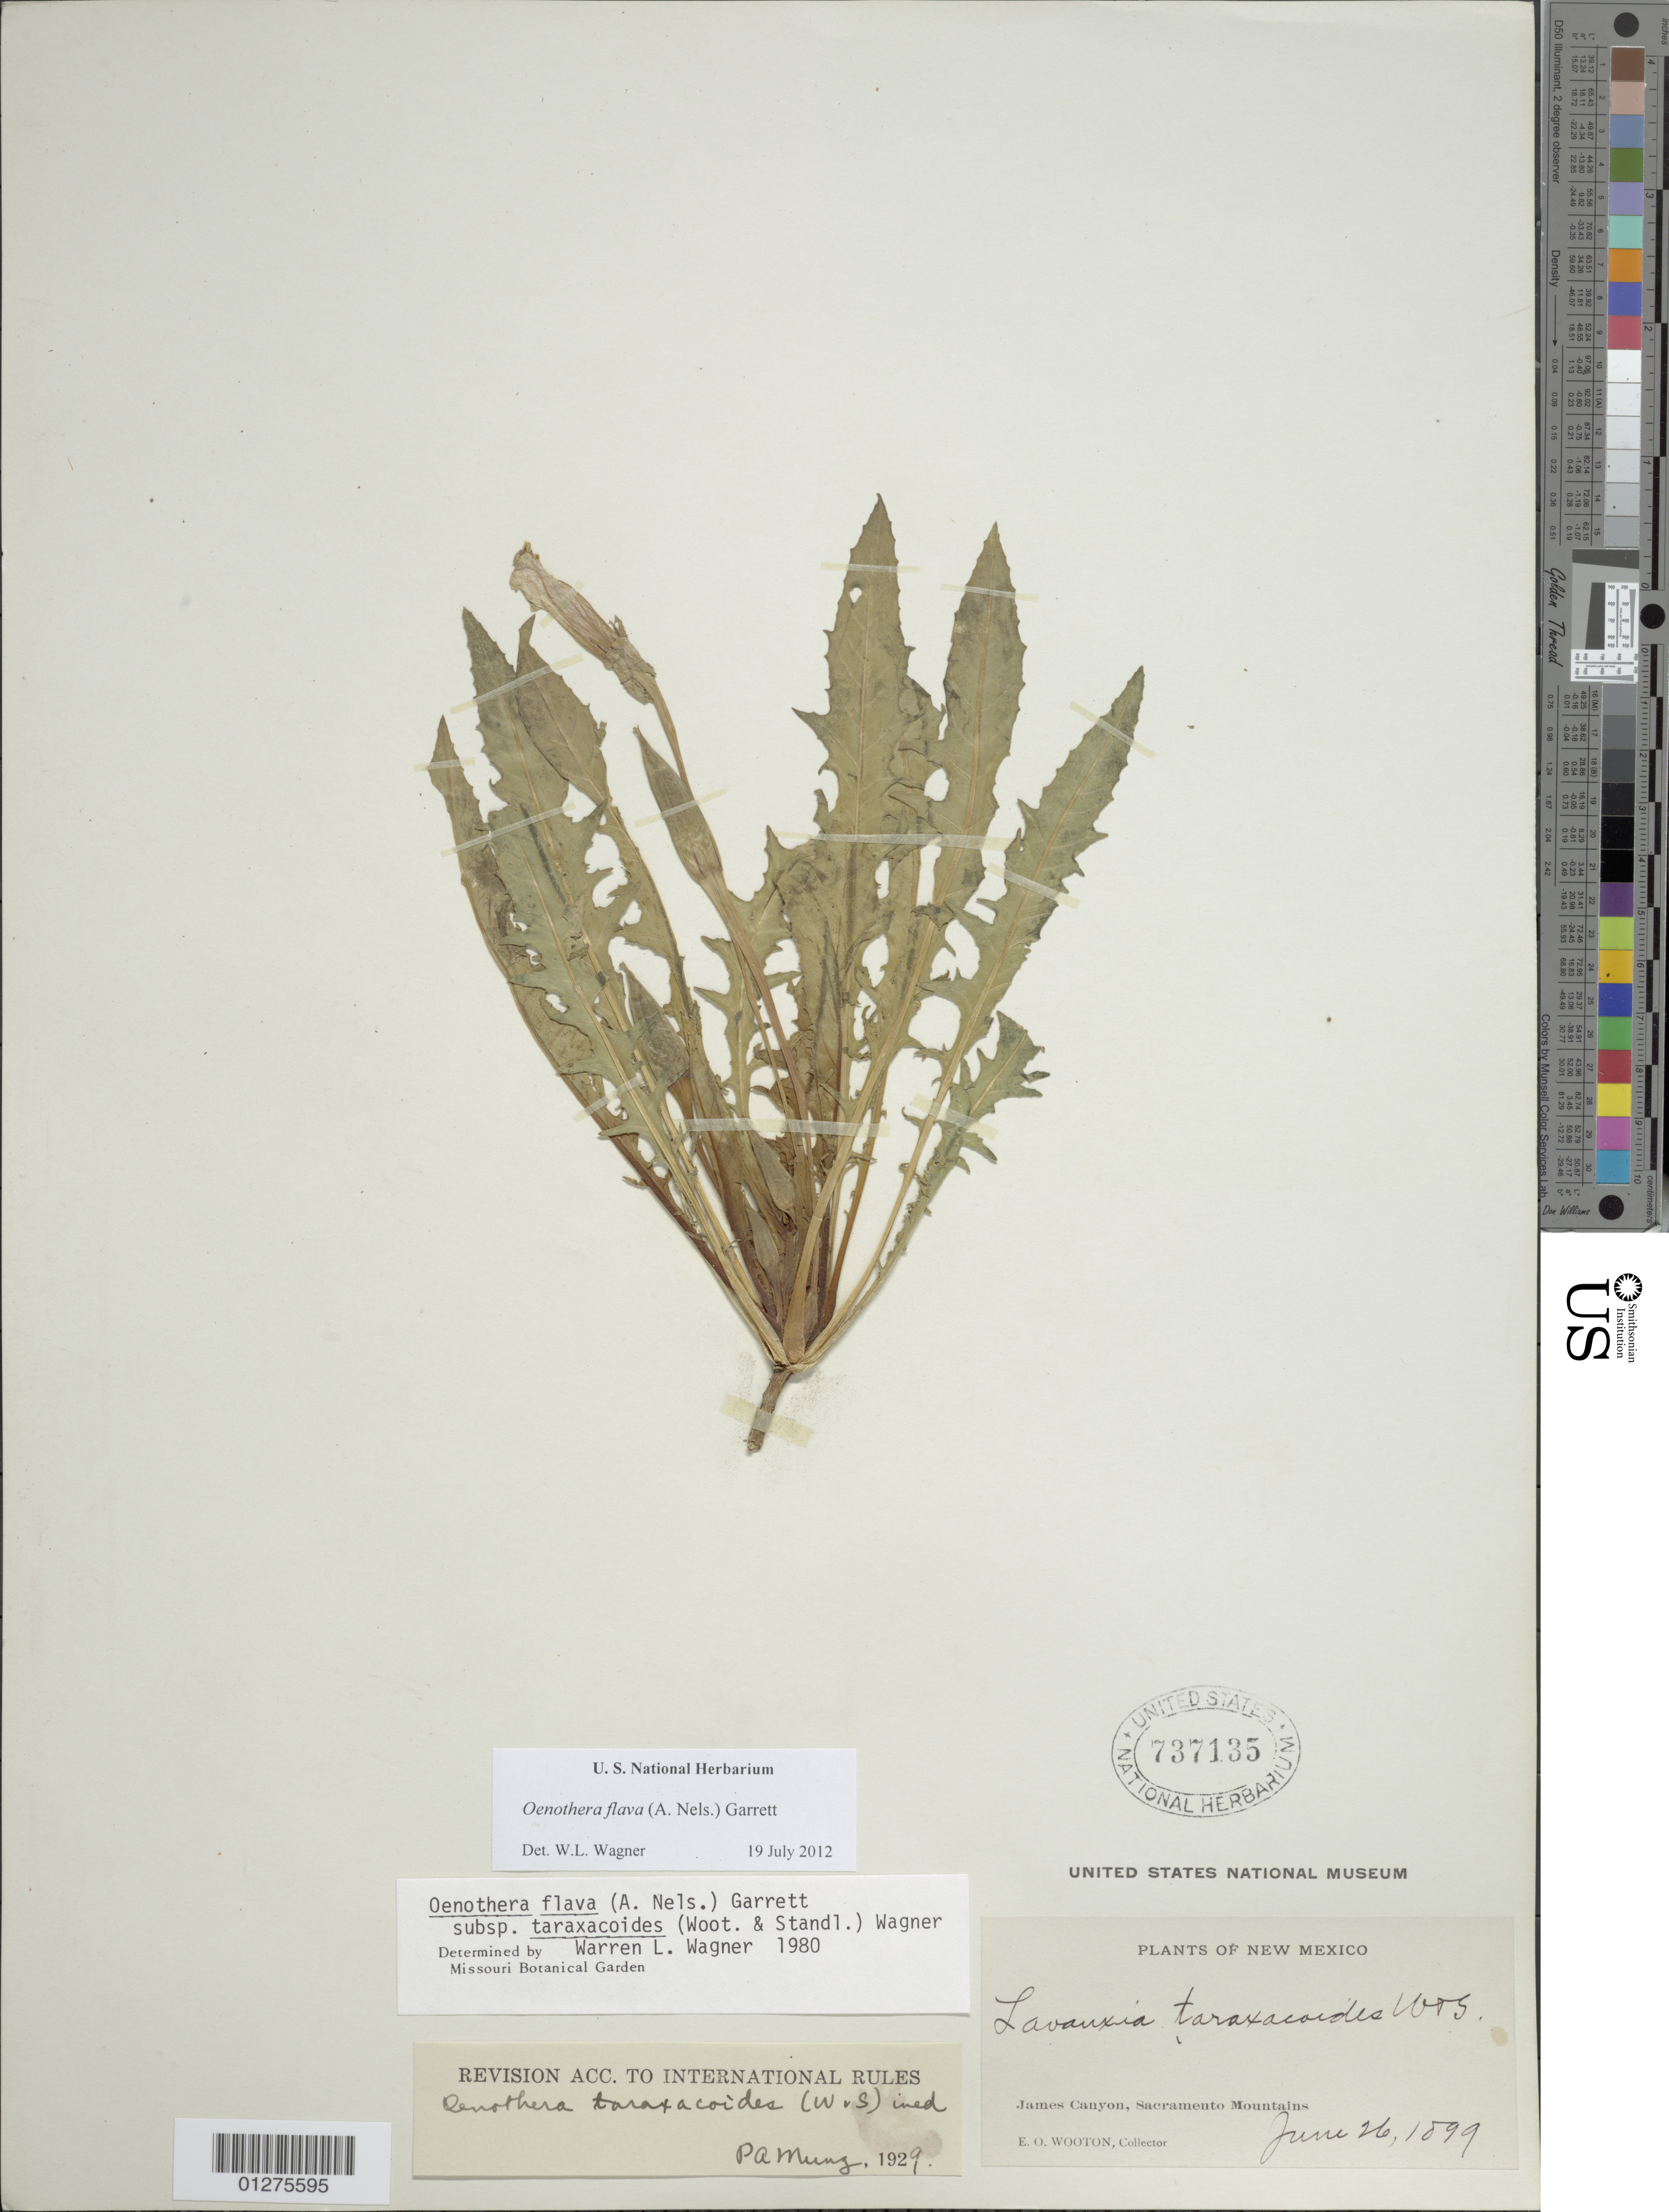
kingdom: Plantae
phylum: Tracheophyta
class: Magnoliopsida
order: Myrtales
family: Onagraceae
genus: Oenothera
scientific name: Oenothera flava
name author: (A. Nelson) Garrett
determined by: Wagner, W. L., (BOT), Smithsonian Institution - National Museum of Natural History (UNITED STATES)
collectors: E. O. Wooton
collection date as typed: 26 Jun 1899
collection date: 1899-06-26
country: United States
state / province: New Mexico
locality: James Canyon, Sacramento Mts.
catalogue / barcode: US 737135